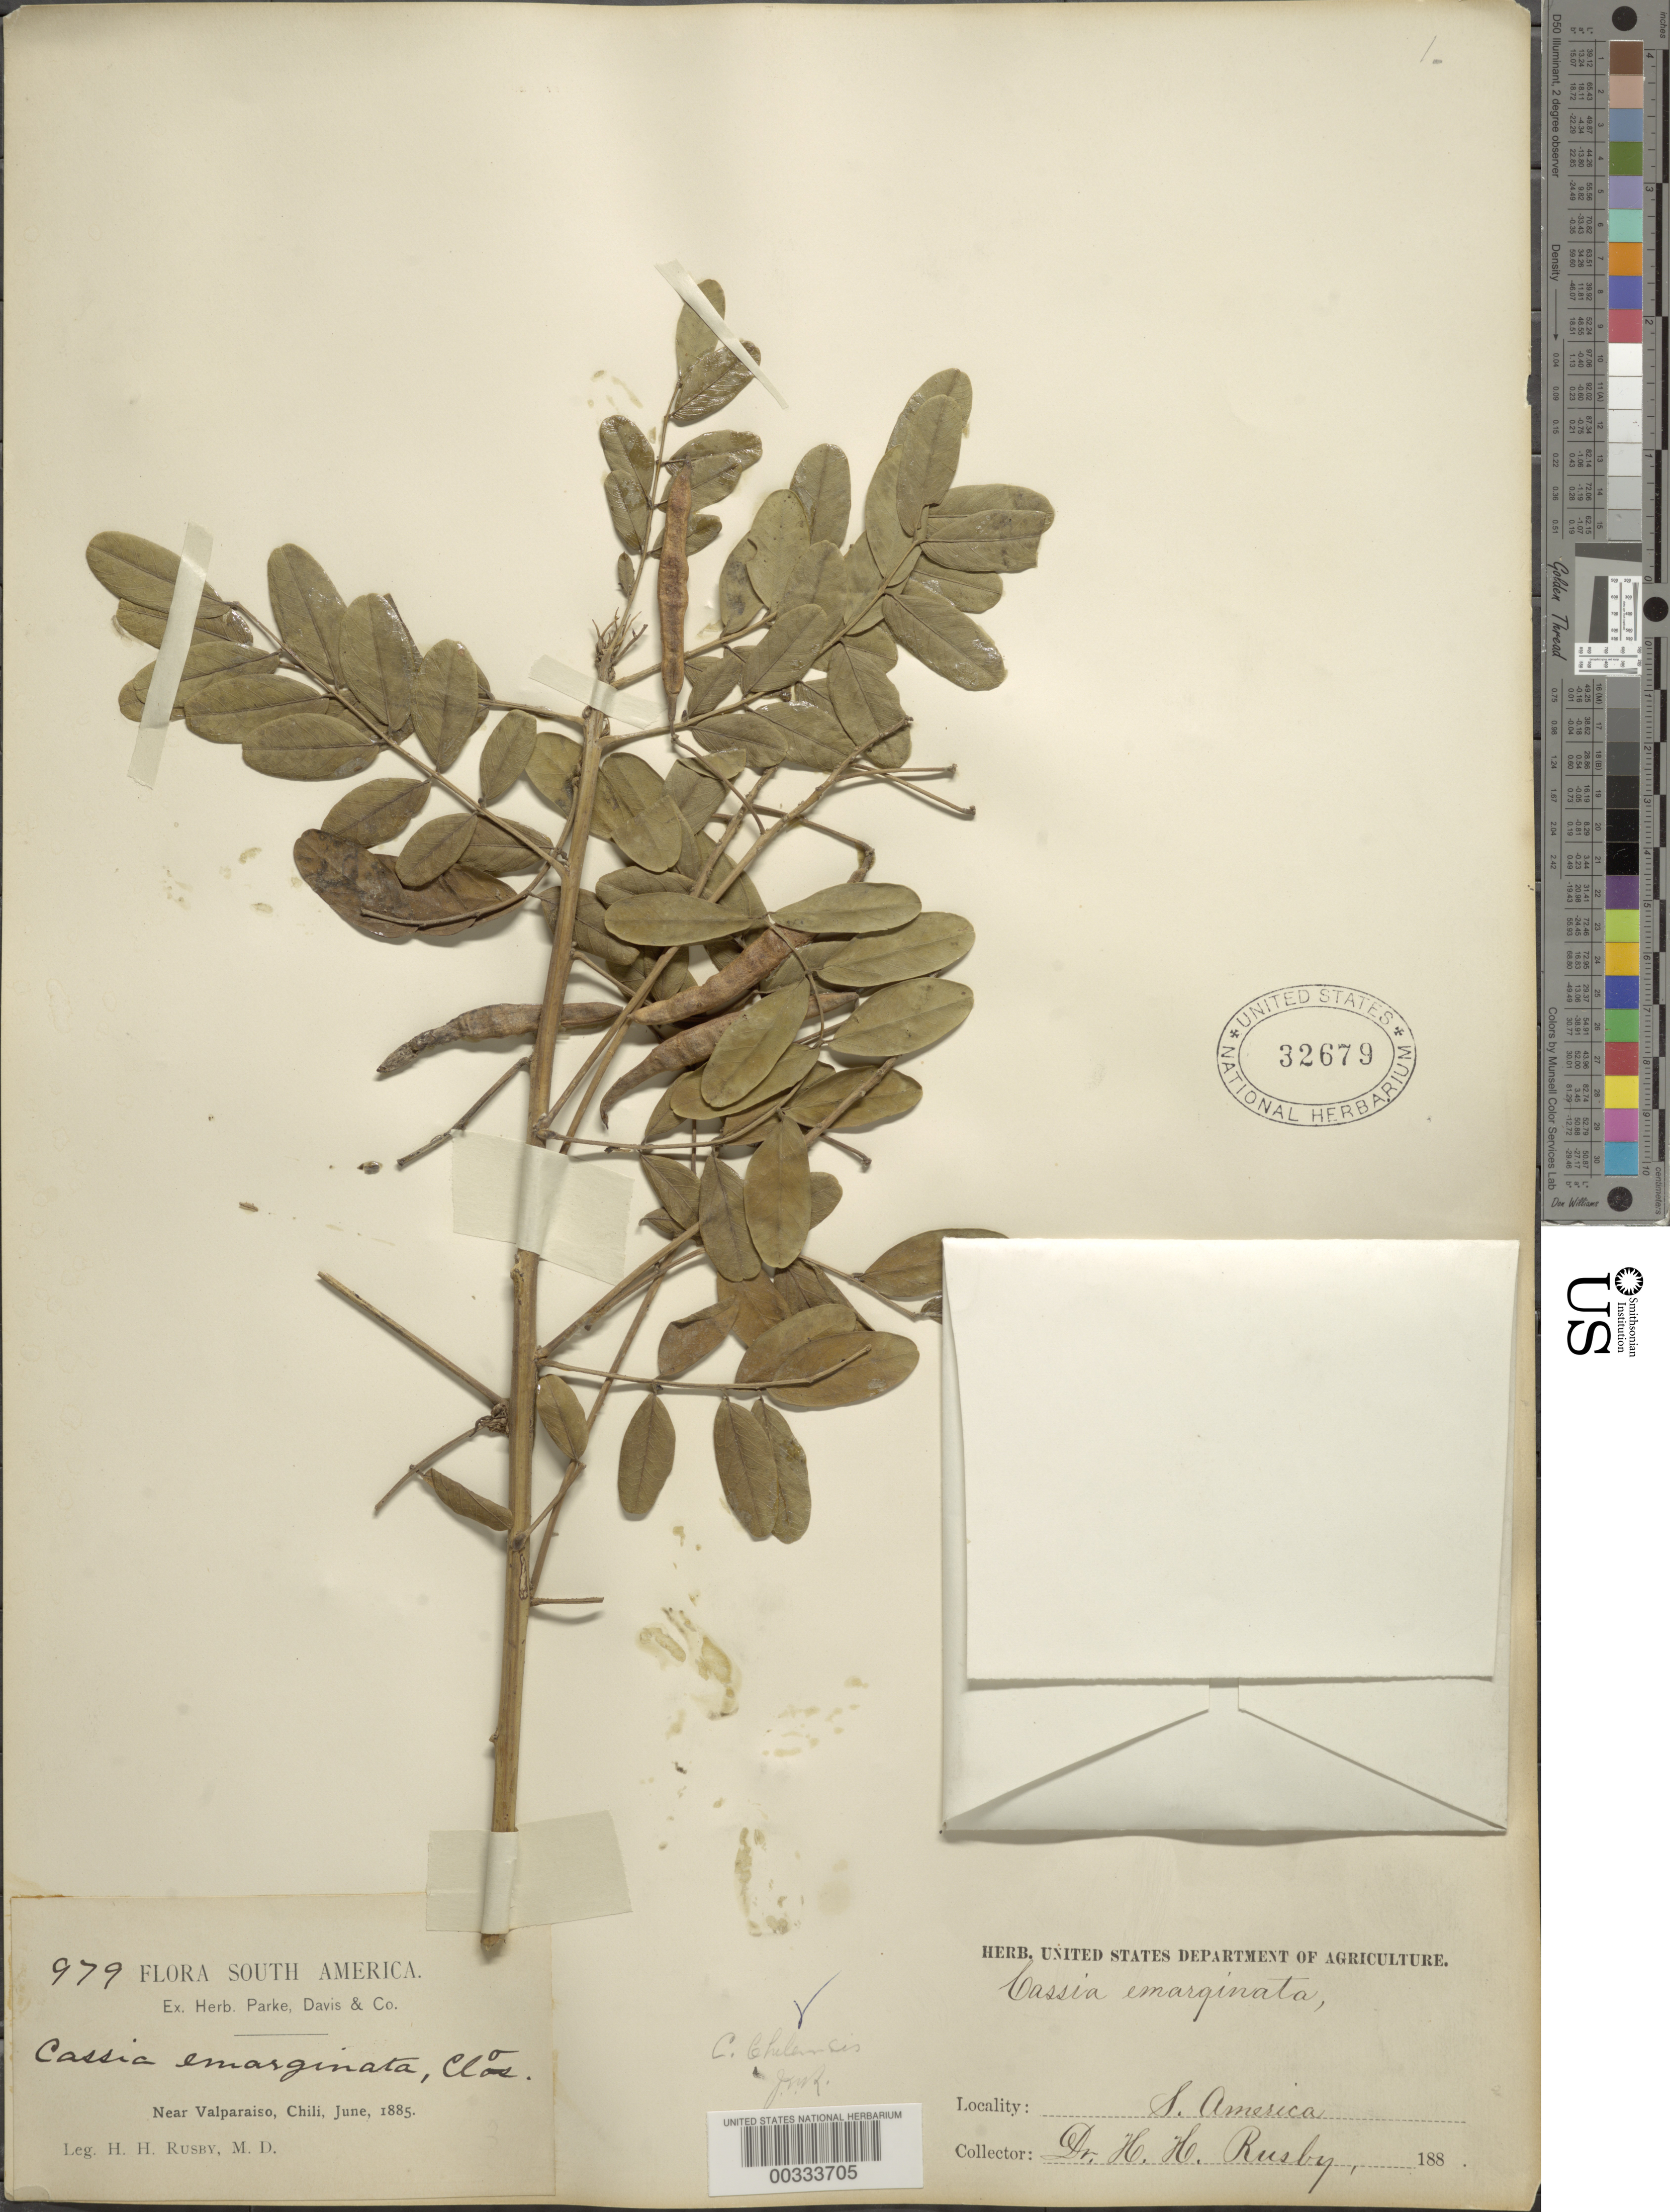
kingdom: Plantae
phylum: Tracheophyta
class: Magnoliopsida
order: Fabales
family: Fabaceae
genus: Senna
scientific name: Senna atomaria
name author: (L.) H.S. Irwin & Barneby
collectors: H. H. Rusby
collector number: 979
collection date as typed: Jun 1885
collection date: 1885-06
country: Chile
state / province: Valparaíso (V)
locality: Near valparaiso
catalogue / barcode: US 32679